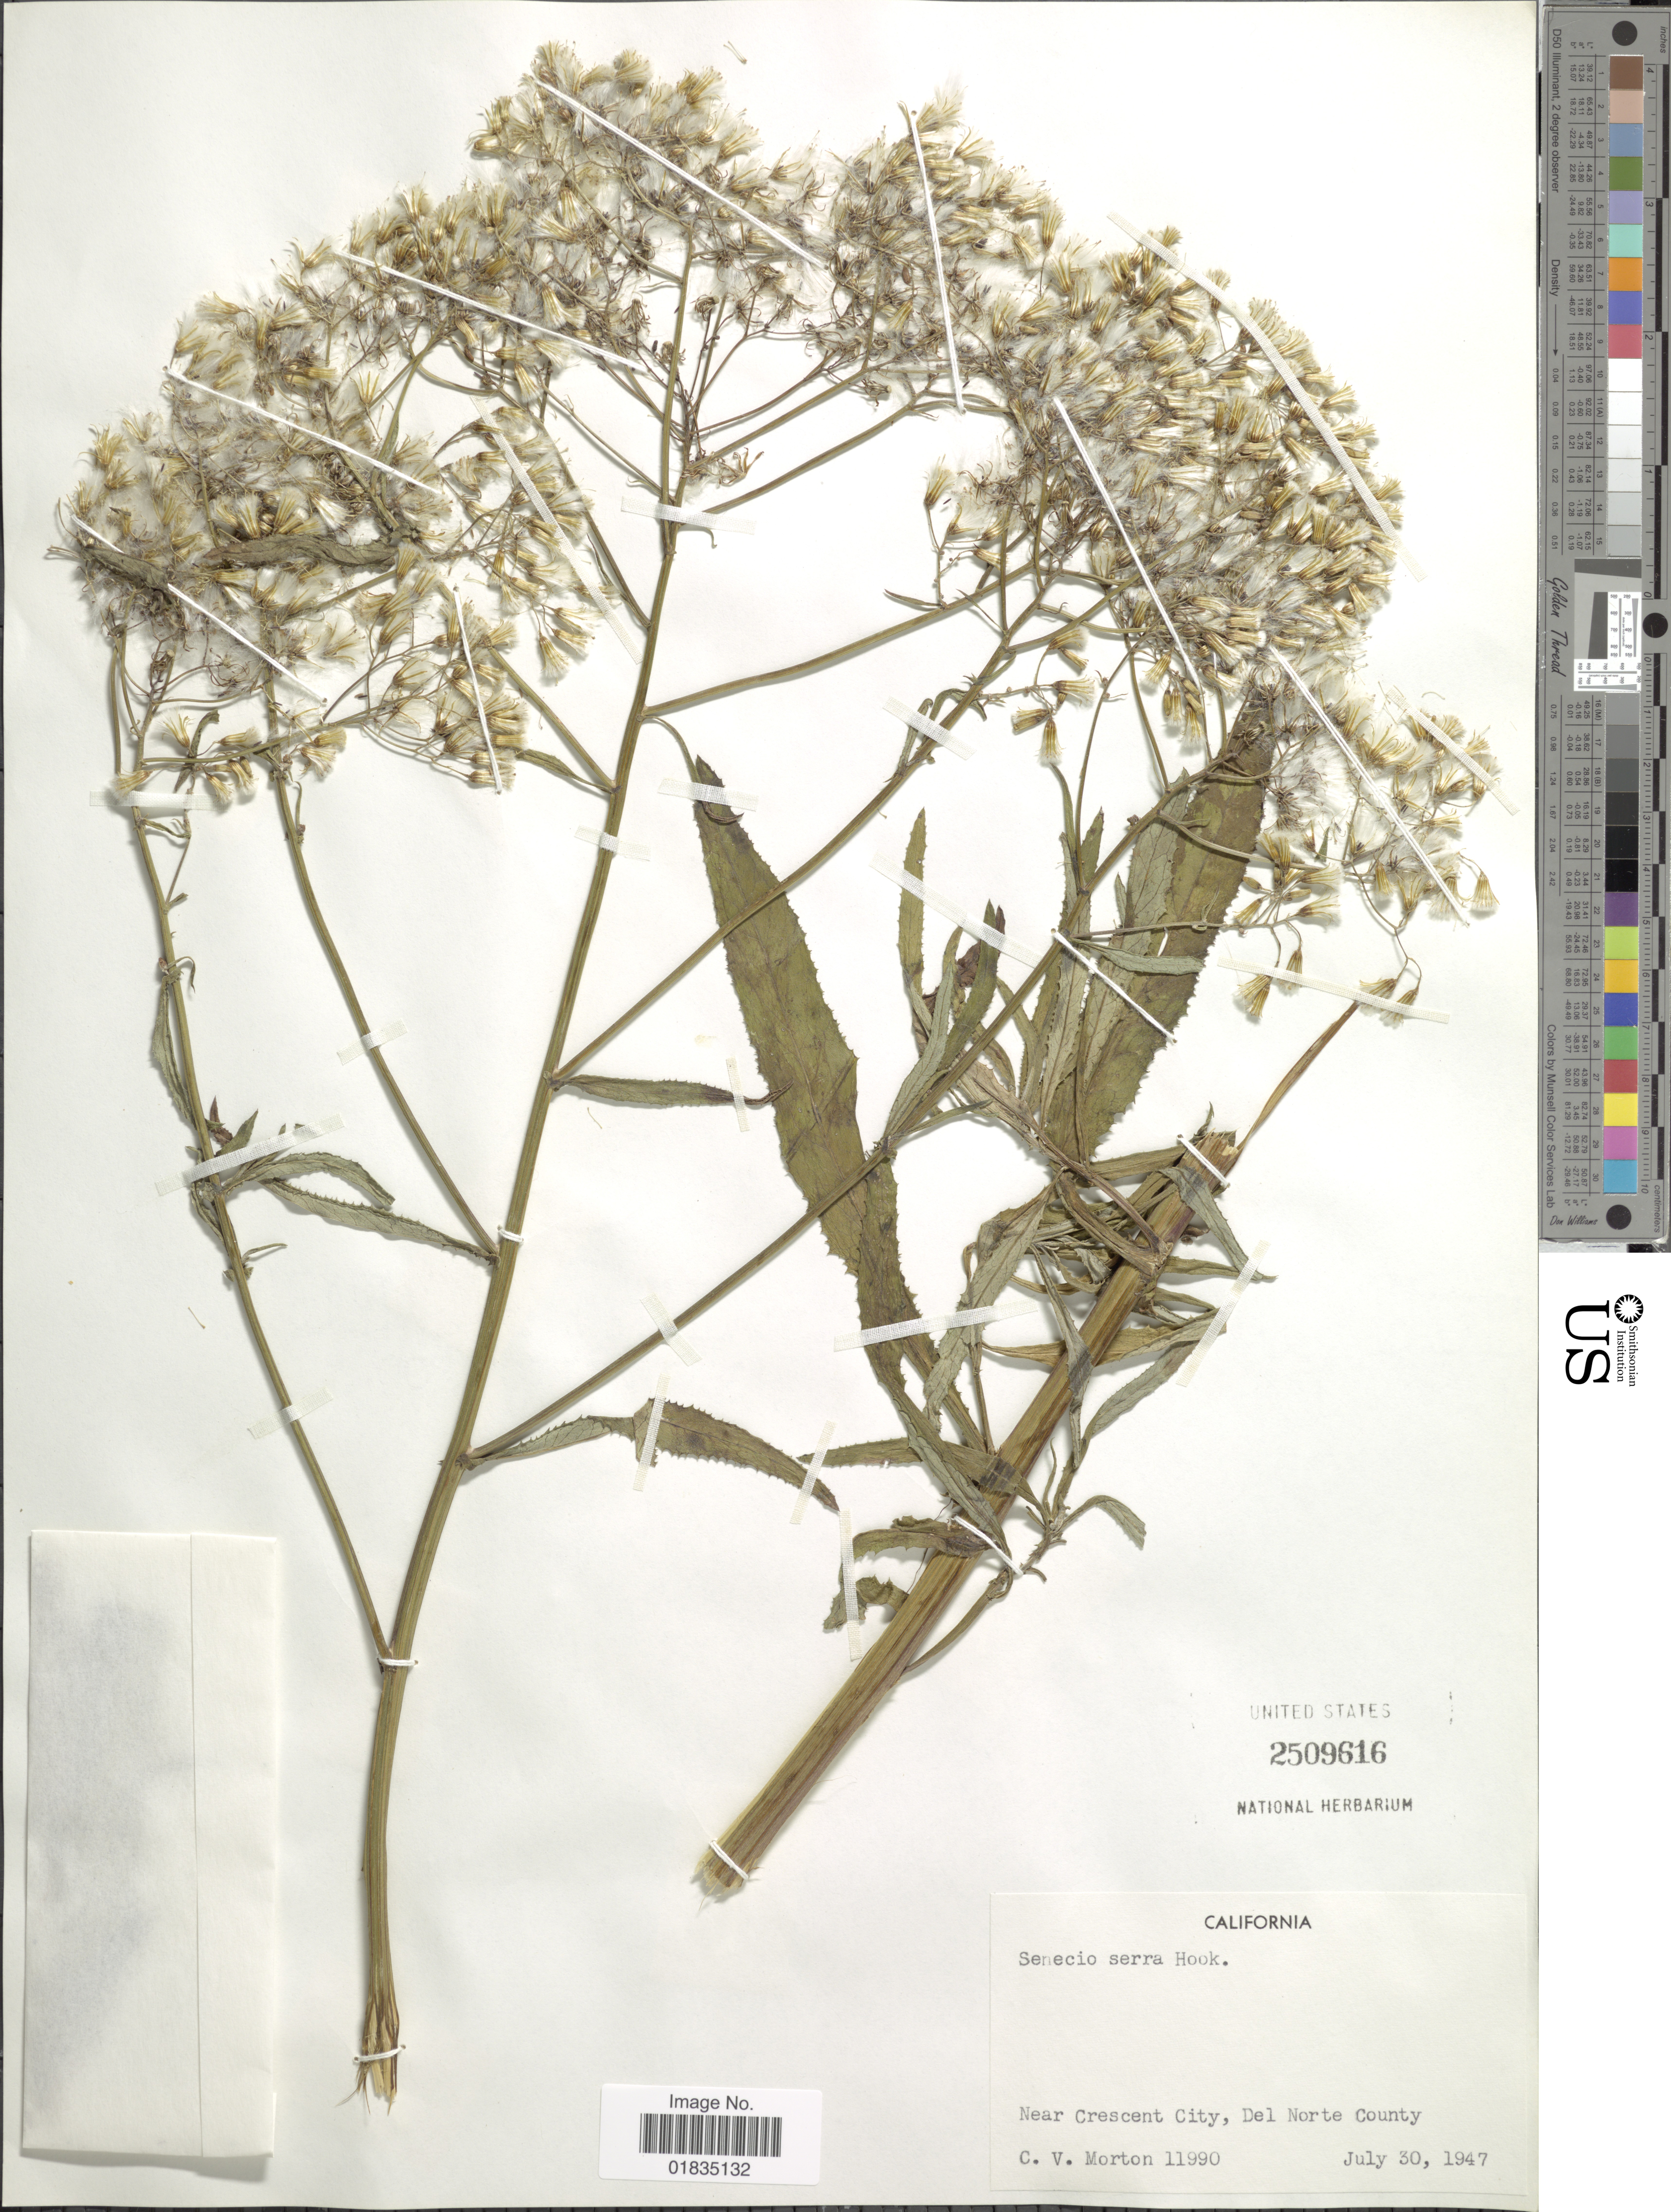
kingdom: Plantae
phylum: Tracheophyta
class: Magnoliopsida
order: Asterales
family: Asteraceae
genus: Senecio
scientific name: Senecio serra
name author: Hook.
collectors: C. V. Morton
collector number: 11990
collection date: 1947-07-30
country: United States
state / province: California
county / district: Del Norte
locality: Near Crescent City, Del Norte County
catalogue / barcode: US 2509616